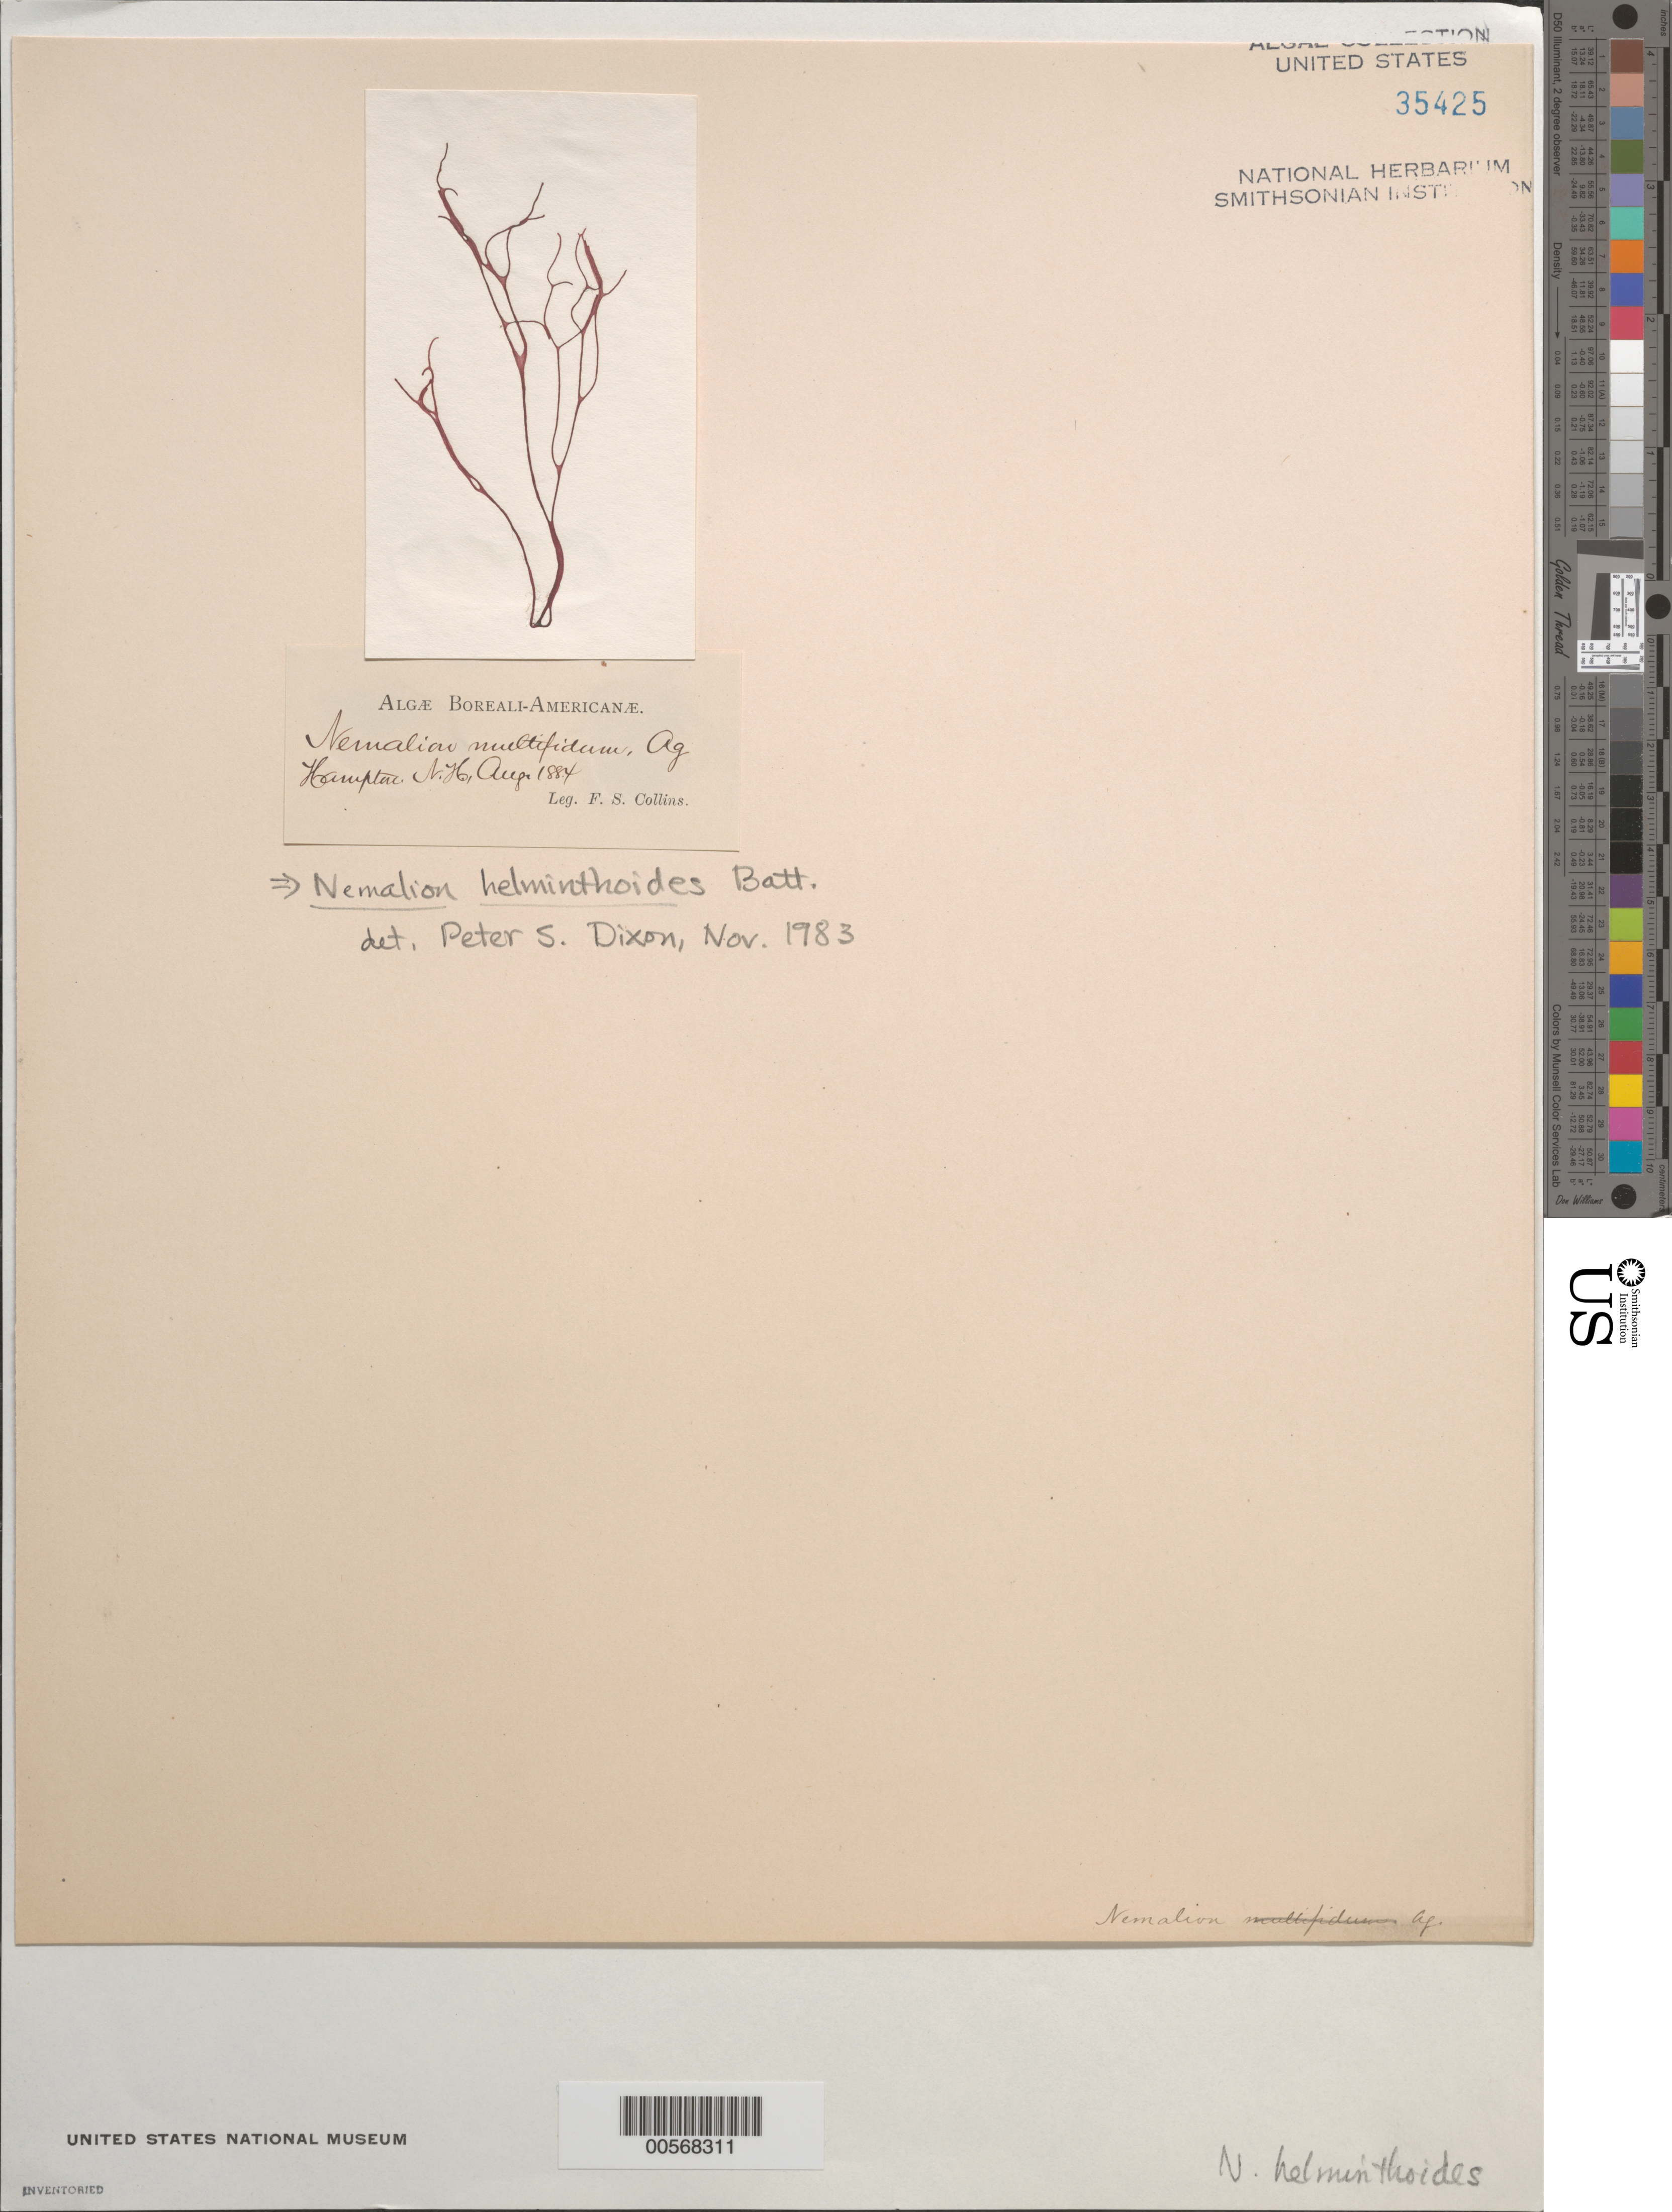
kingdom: Plantae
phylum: Rhodophyta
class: Florideophyceae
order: Nemaliales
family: Nemaliaceae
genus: Nemalion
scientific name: Nemalion multifidum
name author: (Lyngb.) Chauvin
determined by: Algae name updating Project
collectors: F. Collins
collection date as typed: Aug 1884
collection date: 1884-08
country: United States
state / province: New Hampshire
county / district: Rockingham County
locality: Hampton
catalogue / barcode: US 35425